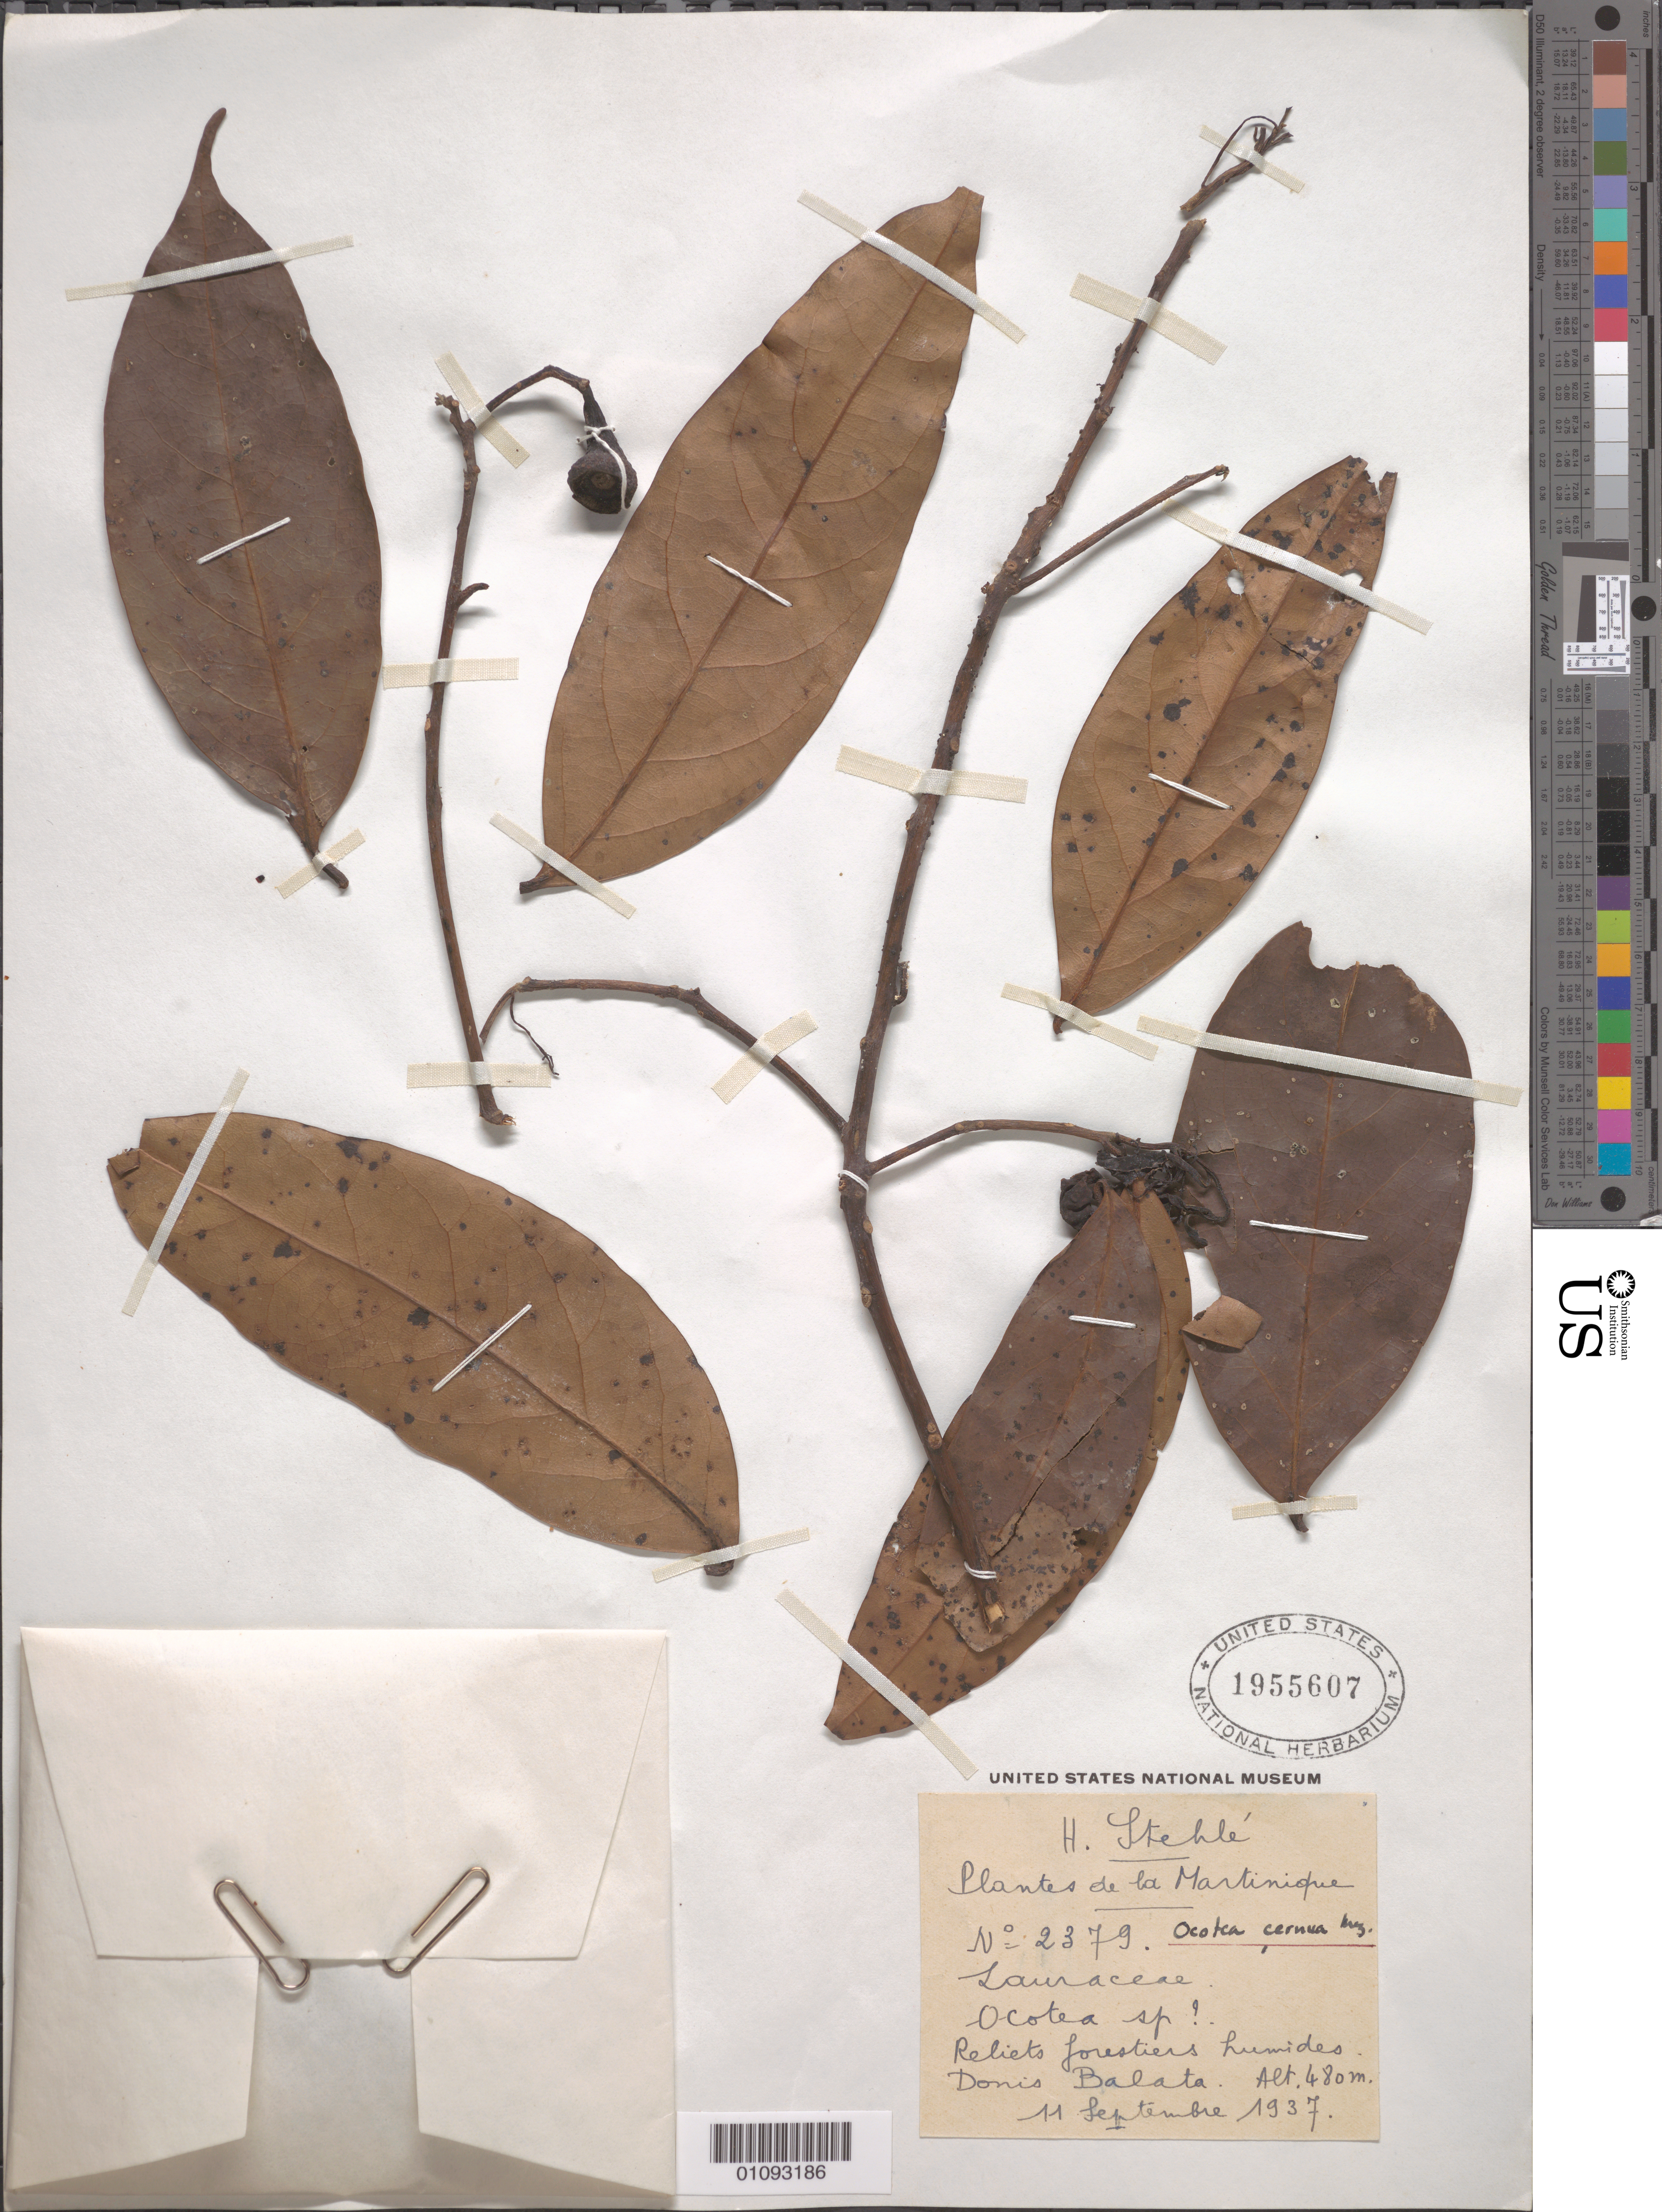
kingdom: Plantae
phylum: Tracheophyta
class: Magnoliopsida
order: Laurales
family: Lauraceae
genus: Ocotea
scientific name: Ocotea cernua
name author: (Nees) Mez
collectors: H. Stehlé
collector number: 2379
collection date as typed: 11 Sep 1937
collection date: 1937-09-11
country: Martinique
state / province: Fort-de-France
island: Martinique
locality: Donis Balata.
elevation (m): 480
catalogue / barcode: US 1955607